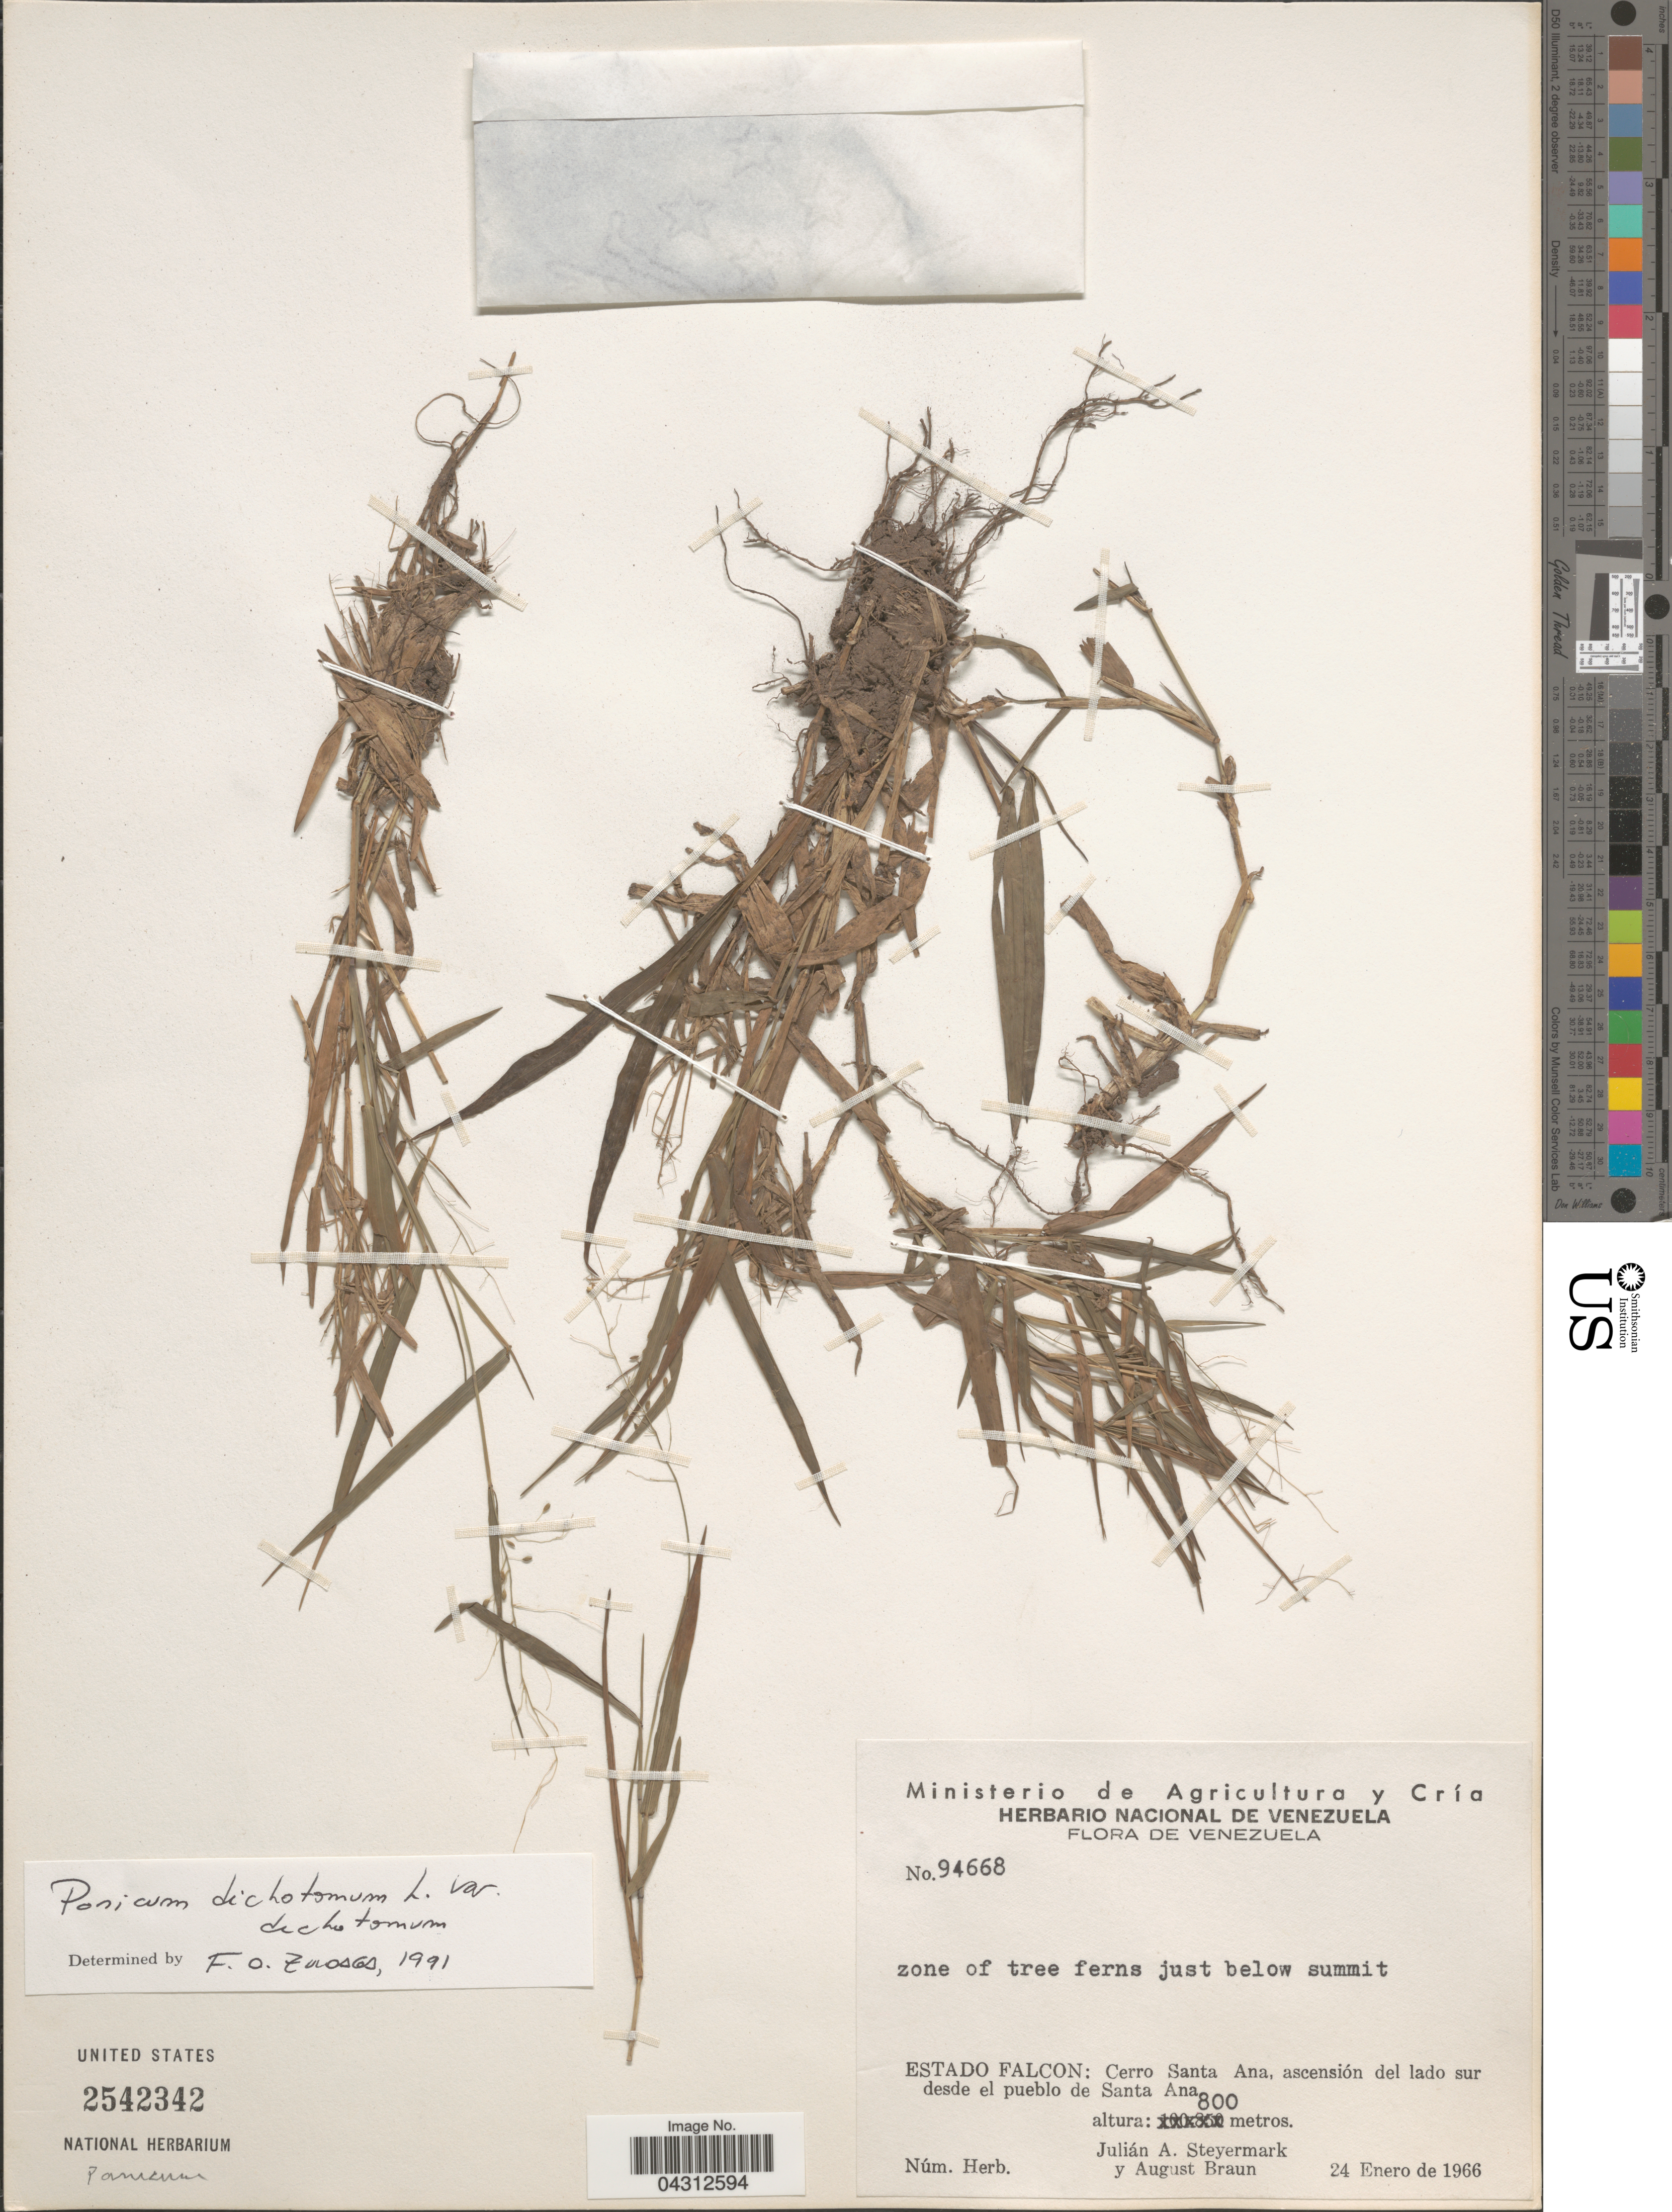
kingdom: Plantae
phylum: Tracheophyta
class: Liliopsida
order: Poales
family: Poaceae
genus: Dichanthelium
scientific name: Dichanthelium dichotomum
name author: (L.) Gould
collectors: J. Steyermark & A. Braun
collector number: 94668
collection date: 1966-01-24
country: Venezuela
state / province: Falcon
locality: Zone of tree ferns just below summit. Cerro Santa Ana, ascensión del lado sur desde el pueblo de Santa Ana.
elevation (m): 800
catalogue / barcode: US 2542342